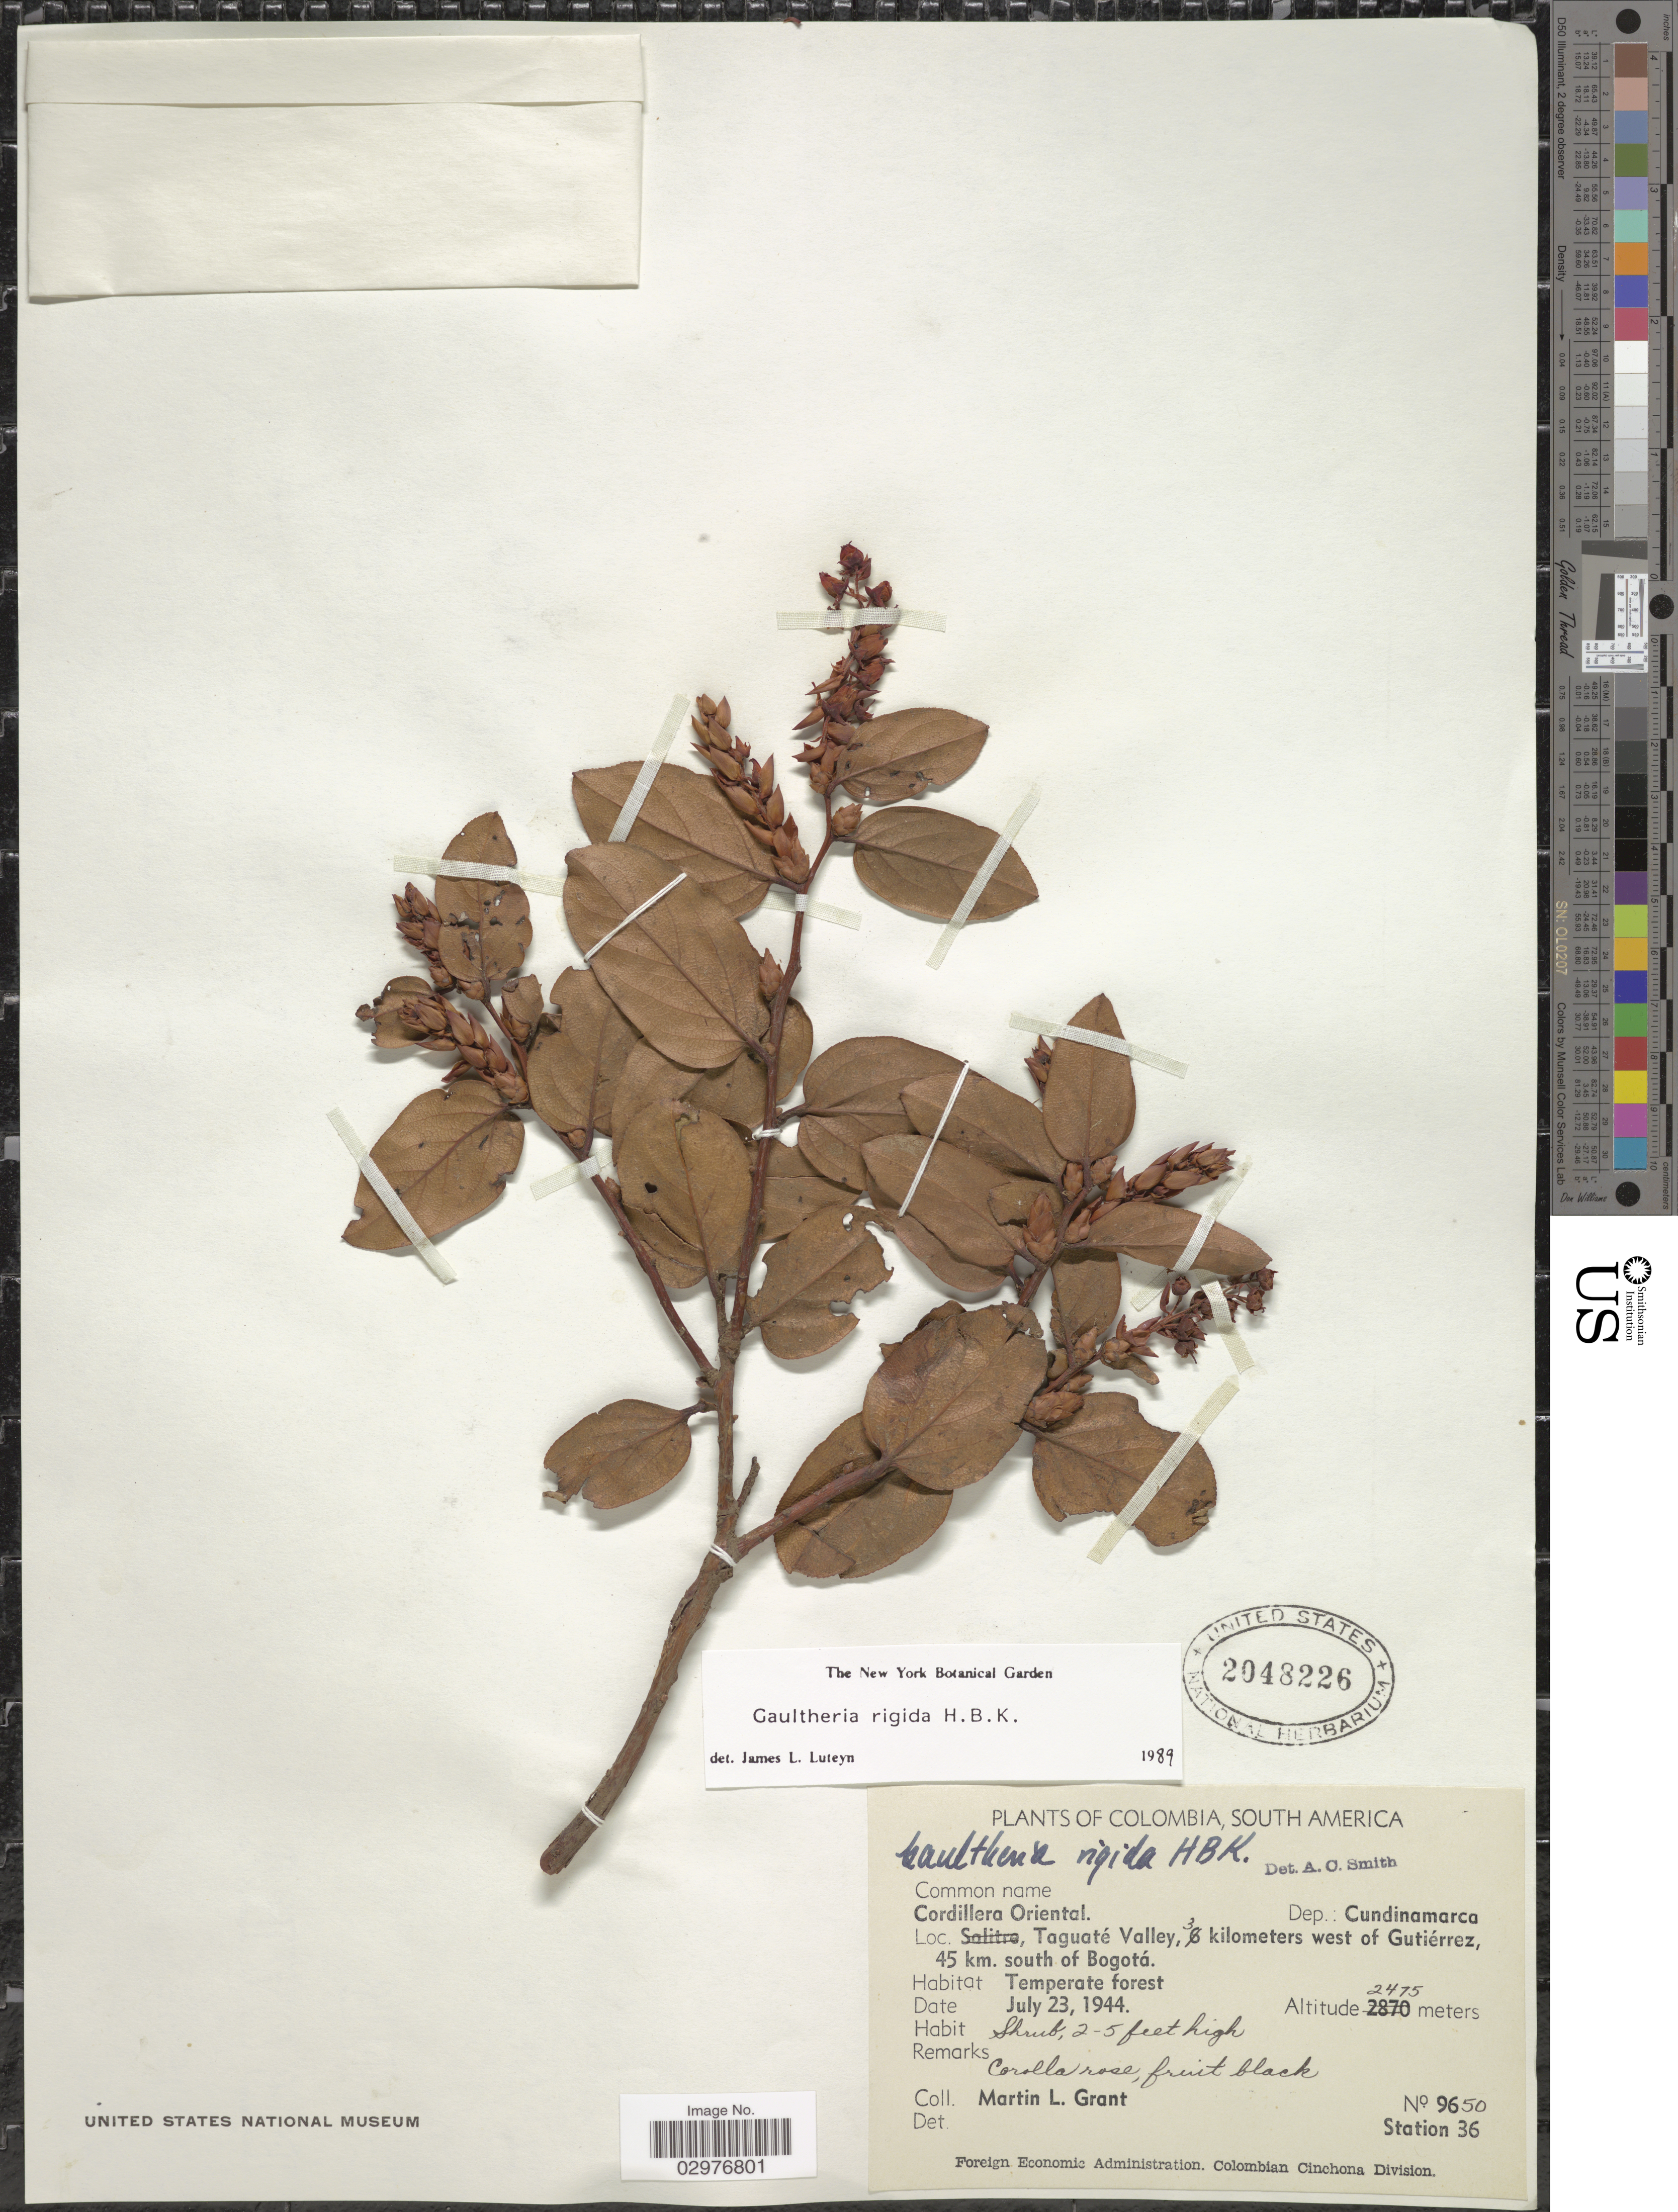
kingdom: Plantae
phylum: Tracheophyta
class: Magnoliopsida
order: Ericales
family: Ericaceae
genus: Gaultheria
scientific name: Gaultheria rigida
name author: Kunth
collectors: M. L. Grant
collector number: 9650 Station 36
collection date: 1944-07-23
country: Colombia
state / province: Cundinamarca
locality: Cordillera Oriental. Dep.: Cundinamarca. Taguaté Valley, 3 kilometers west of Gutiérrez, 45 km. south of Bogotá.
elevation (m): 2475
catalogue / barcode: US 2048226